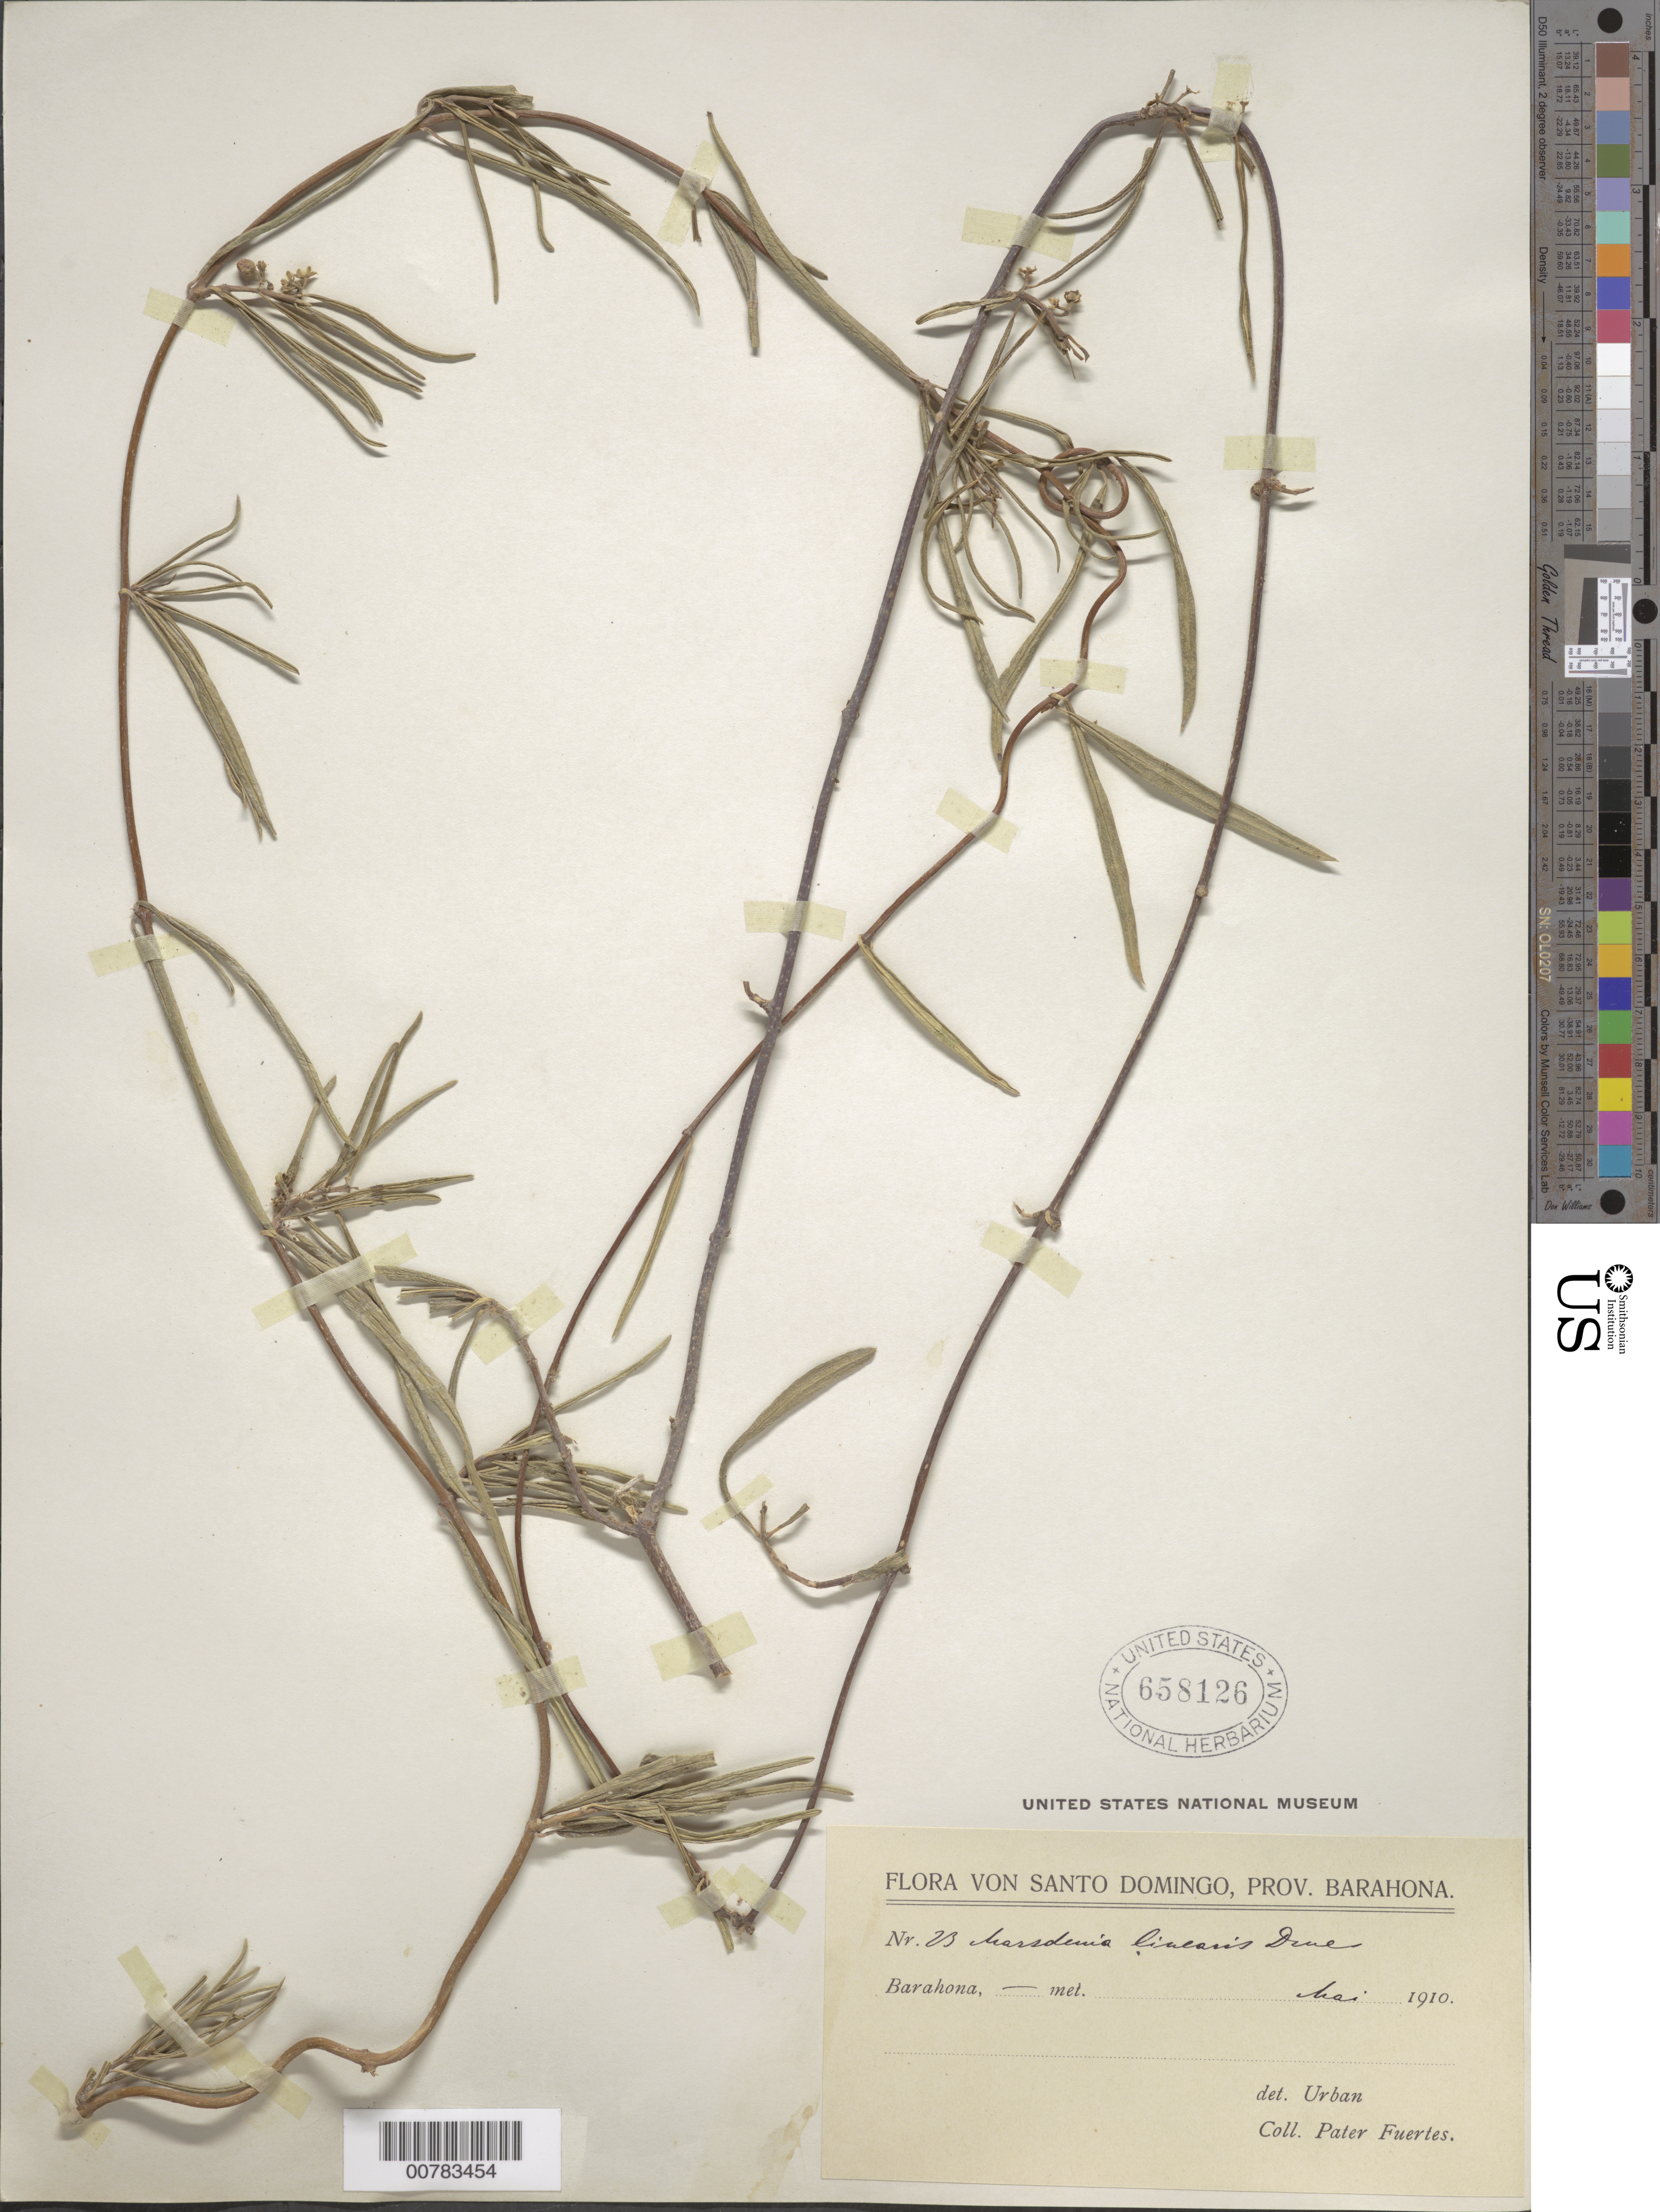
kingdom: Plantae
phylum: Tracheophyta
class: Magnoliopsida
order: Gentianales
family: Apocynaceae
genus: Marsdenia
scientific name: Marsdenia linearis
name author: Decne.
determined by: Urban, Ignatz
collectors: M. D. Fuertes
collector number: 23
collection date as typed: Mar 1910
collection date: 1910-03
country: Dominican Republic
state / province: Barahona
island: Hispaniola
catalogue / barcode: US 658126